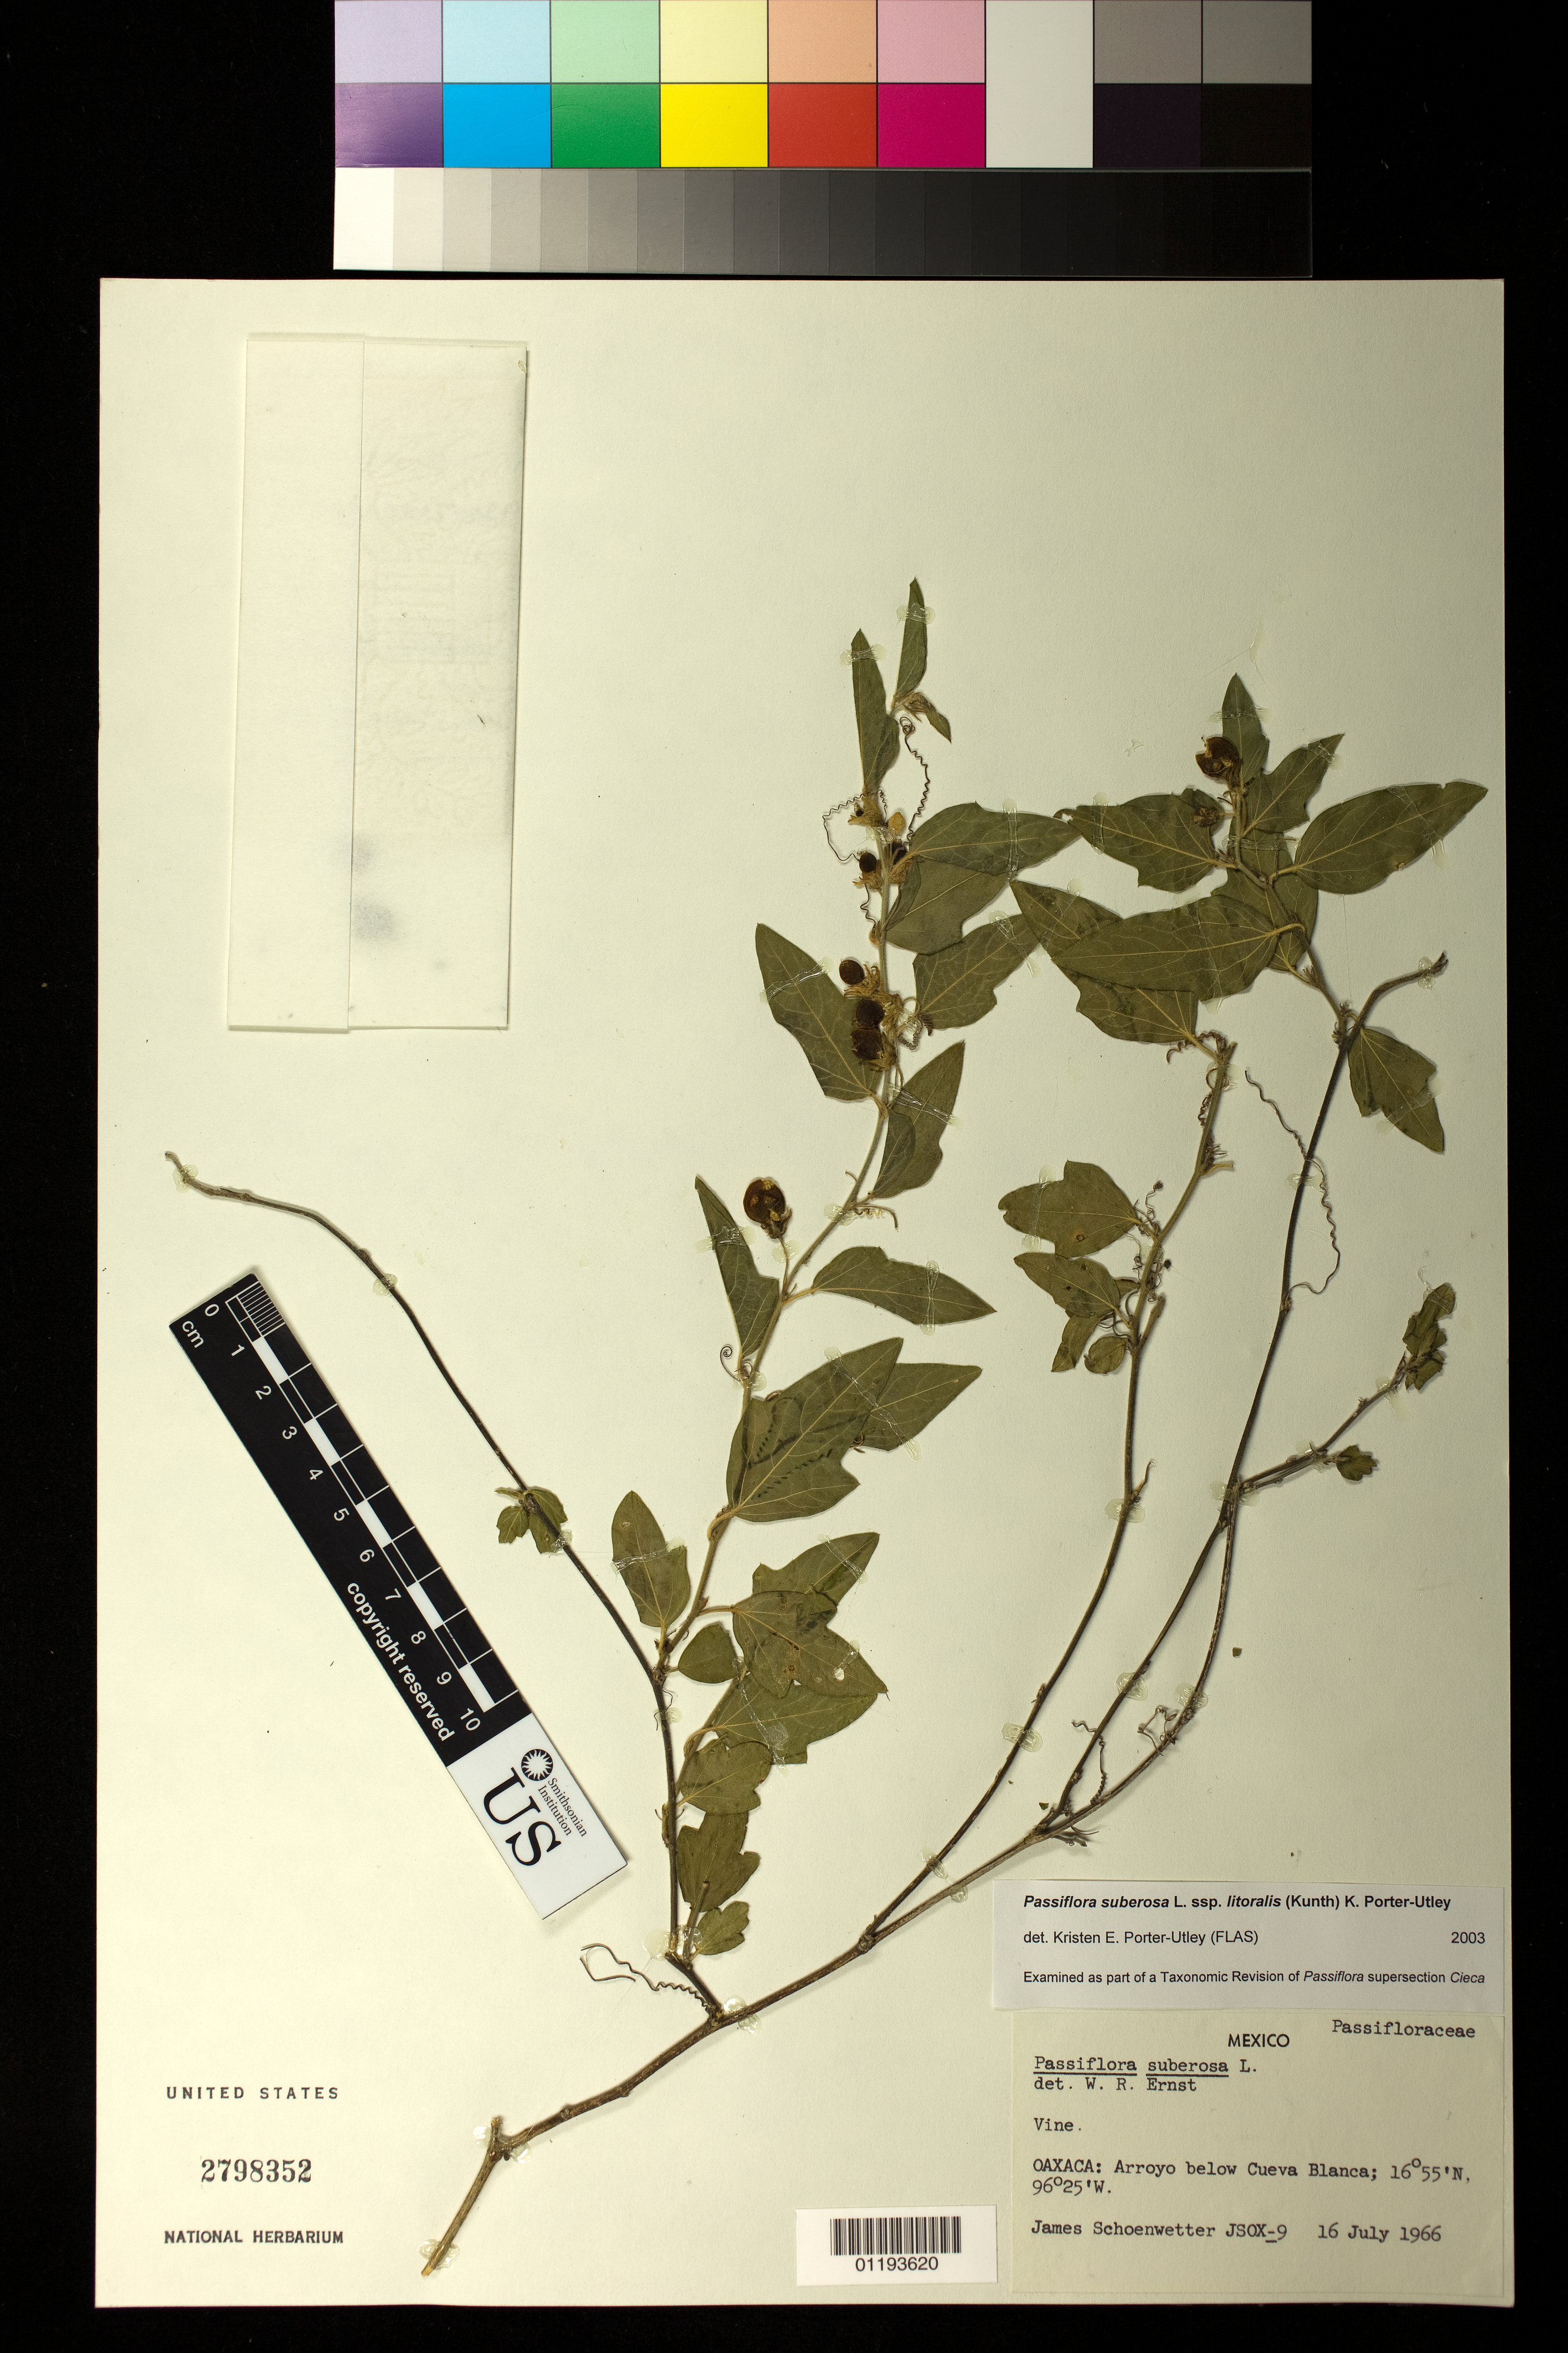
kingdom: Plantae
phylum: Tracheophyta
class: Magnoliopsida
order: Malpighiales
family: Passifloraceae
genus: Passiflora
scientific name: Passiflora suberosa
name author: L.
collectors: J. Schoenwetter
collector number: JSOX-9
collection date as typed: Jul 16 1966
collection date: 1966-07-16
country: Mexico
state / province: Oaxaca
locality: Oaxaca: Aroyo below Cueva Blanca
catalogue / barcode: US 2798352